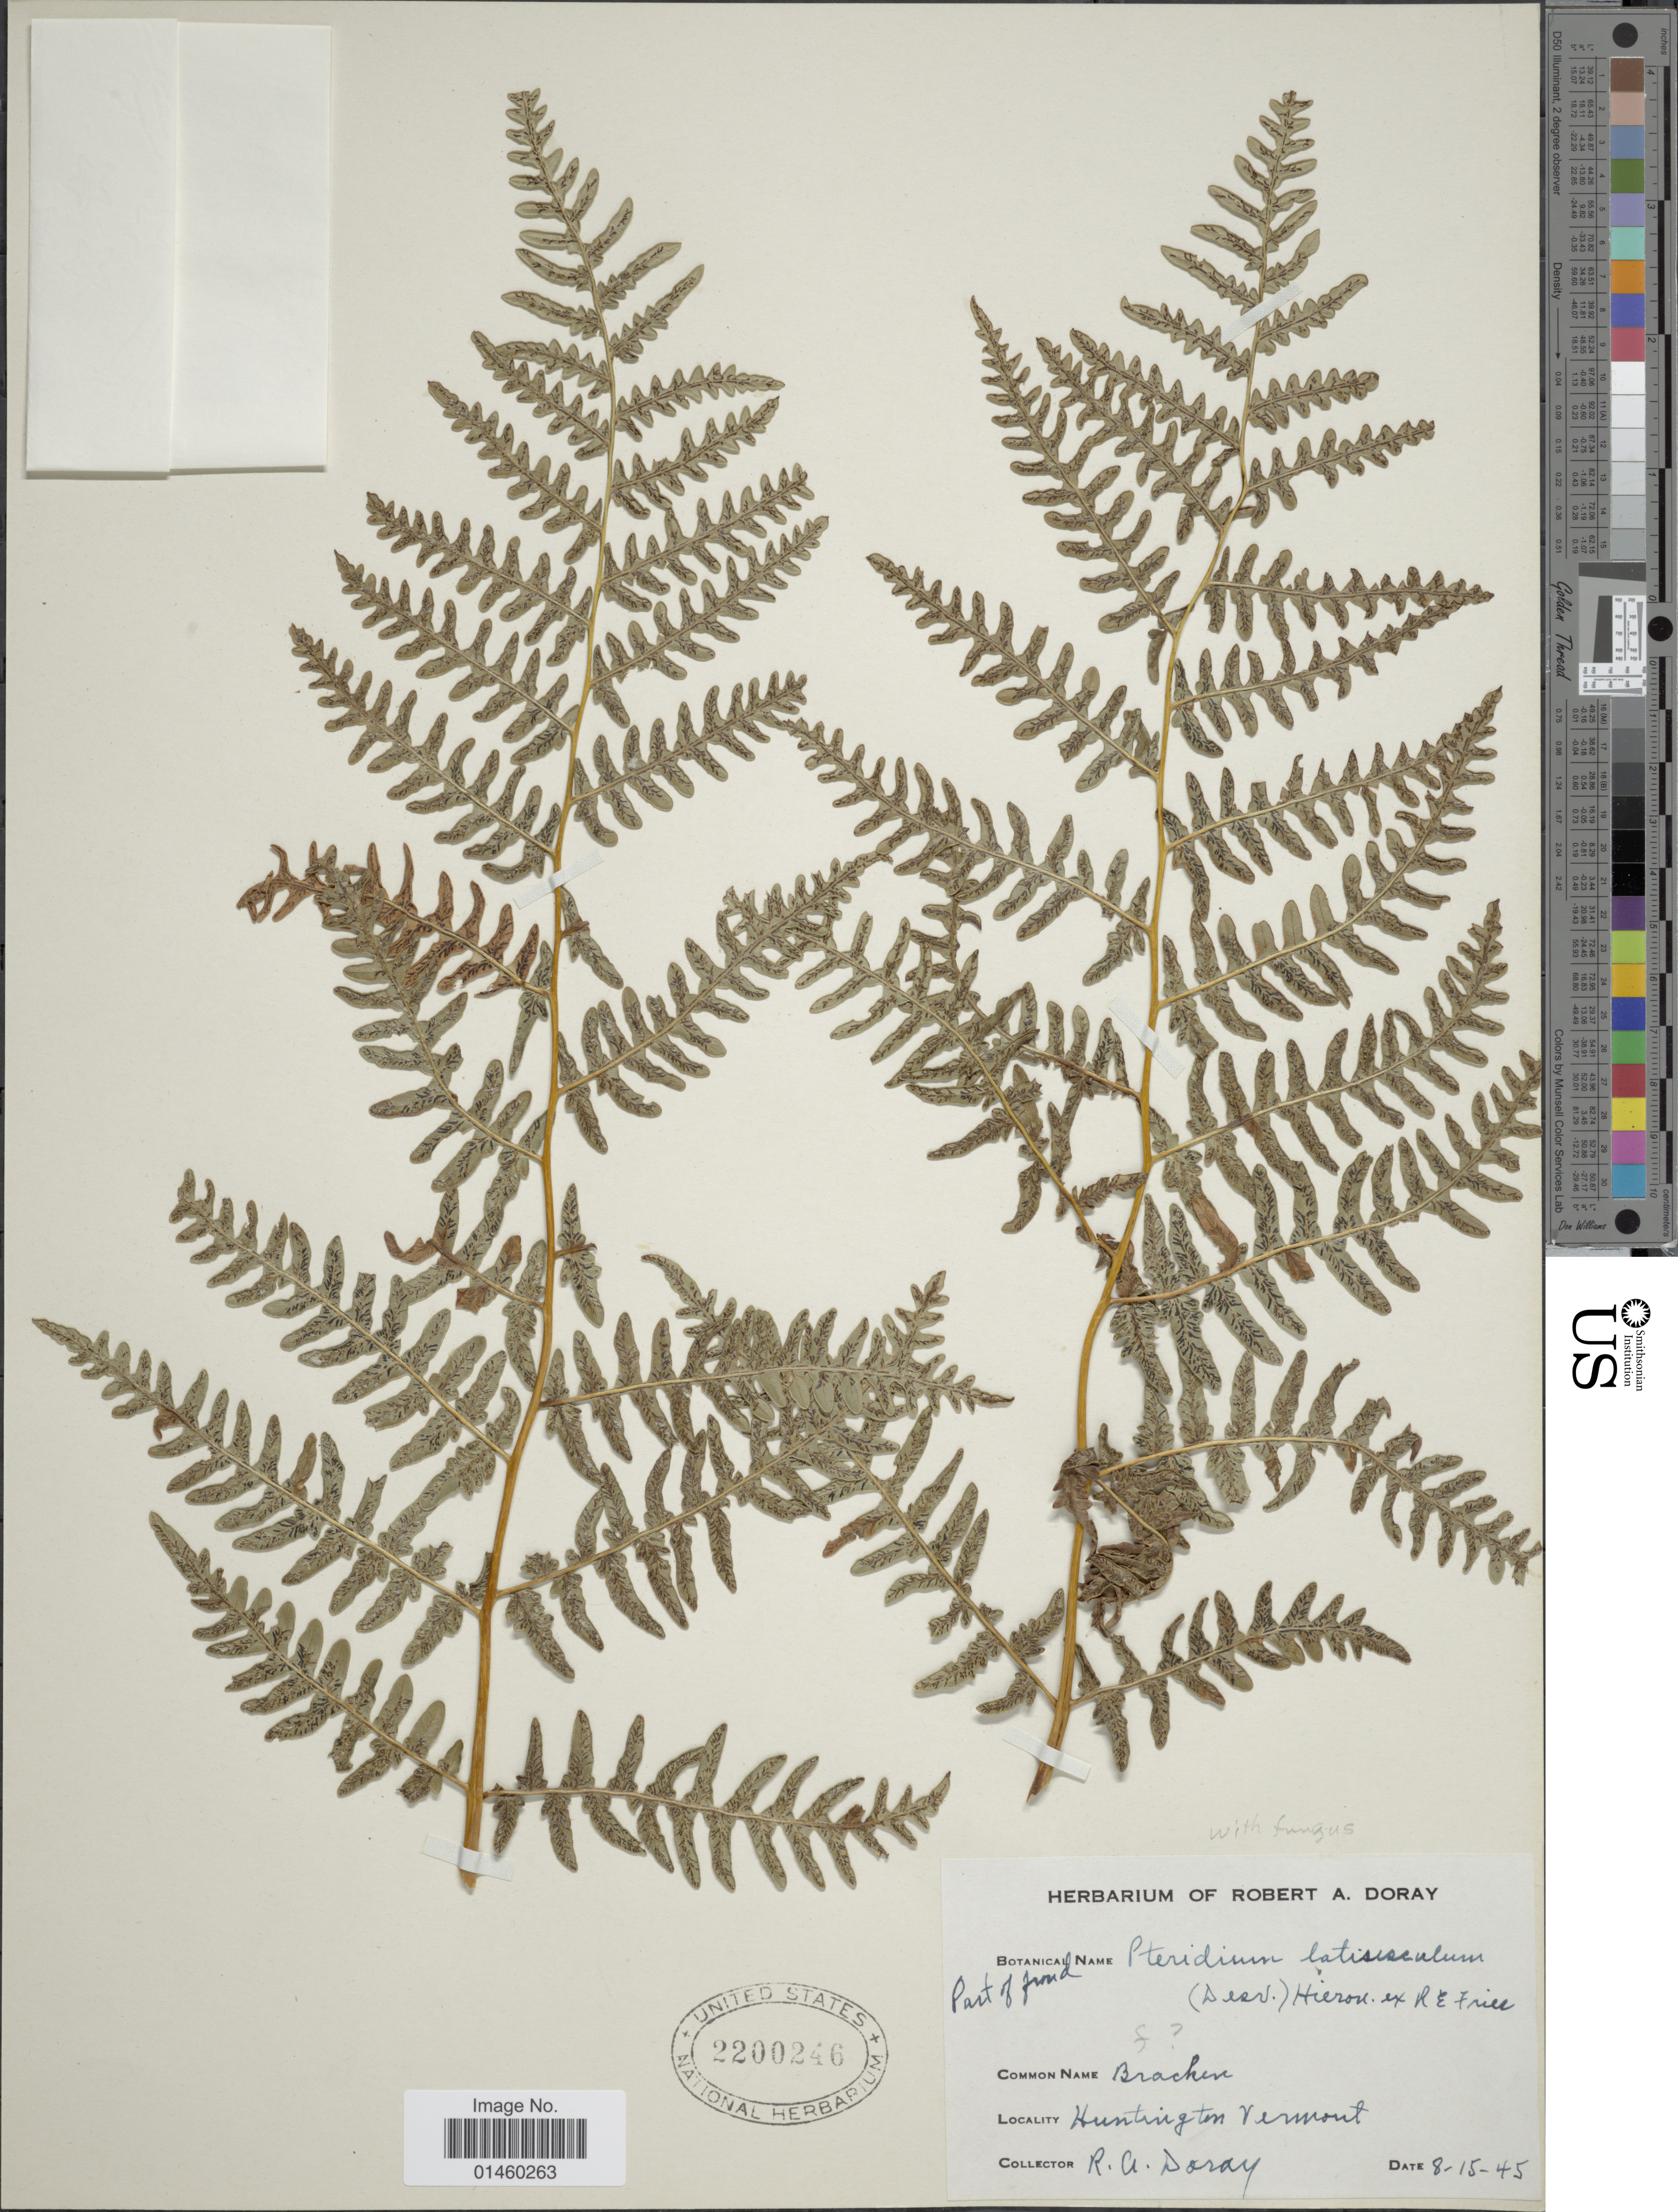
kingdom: Plantae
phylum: Tracheophyta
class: Polypodiopsida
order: Polypodiales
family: Dennstaedtiaceae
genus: Pteridium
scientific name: Pteridium aquilinum var. latiusculum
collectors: R. Doray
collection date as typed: Transcribed d/m/y: 15/8/45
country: United States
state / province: Vermont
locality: Huntington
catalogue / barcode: US 2200246